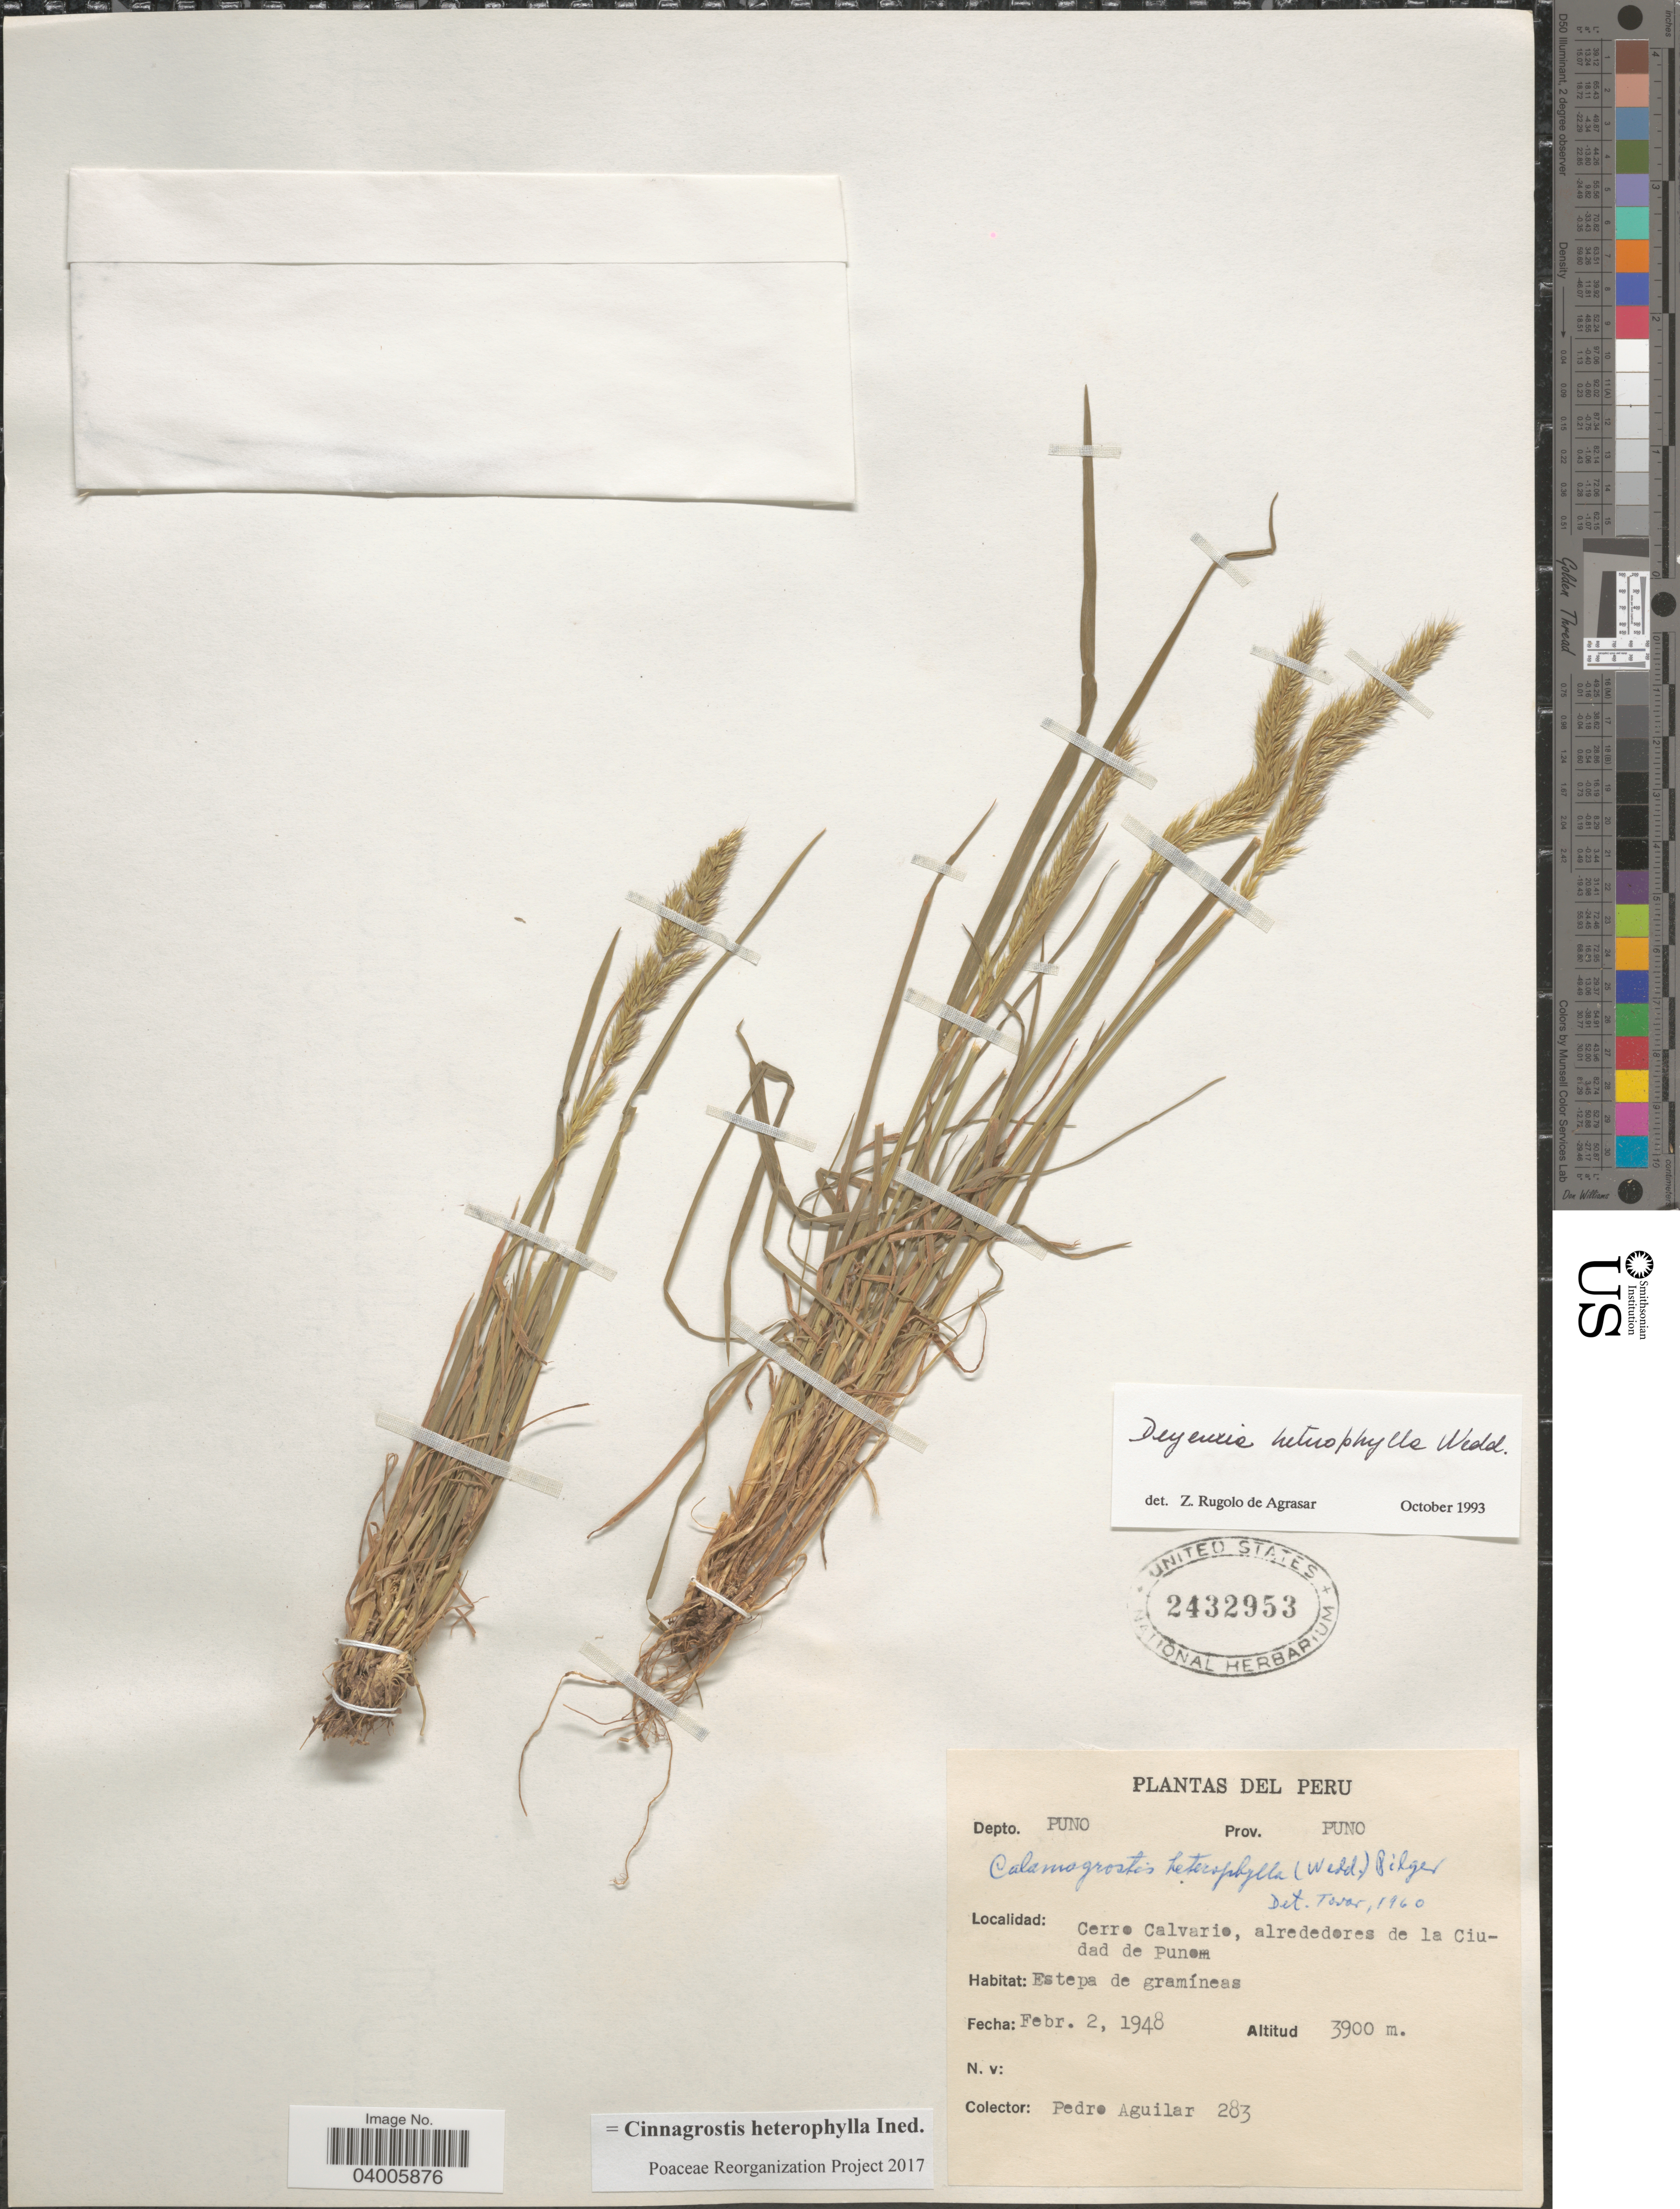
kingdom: Plantae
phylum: Tracheophyta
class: Liliopsida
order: Poales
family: Poaceae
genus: Cinnagrostis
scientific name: Cinnagrostis heterophylla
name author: (Wedd.) P.M. Peterson et al.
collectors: P. Aguilar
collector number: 283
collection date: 1948-02-02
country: Peru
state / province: Puno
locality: Depto. Puno. Prov. Puno. Cerro Calvarie, alrededores de la Ciudad de Puno.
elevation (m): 3900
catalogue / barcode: US 2432953